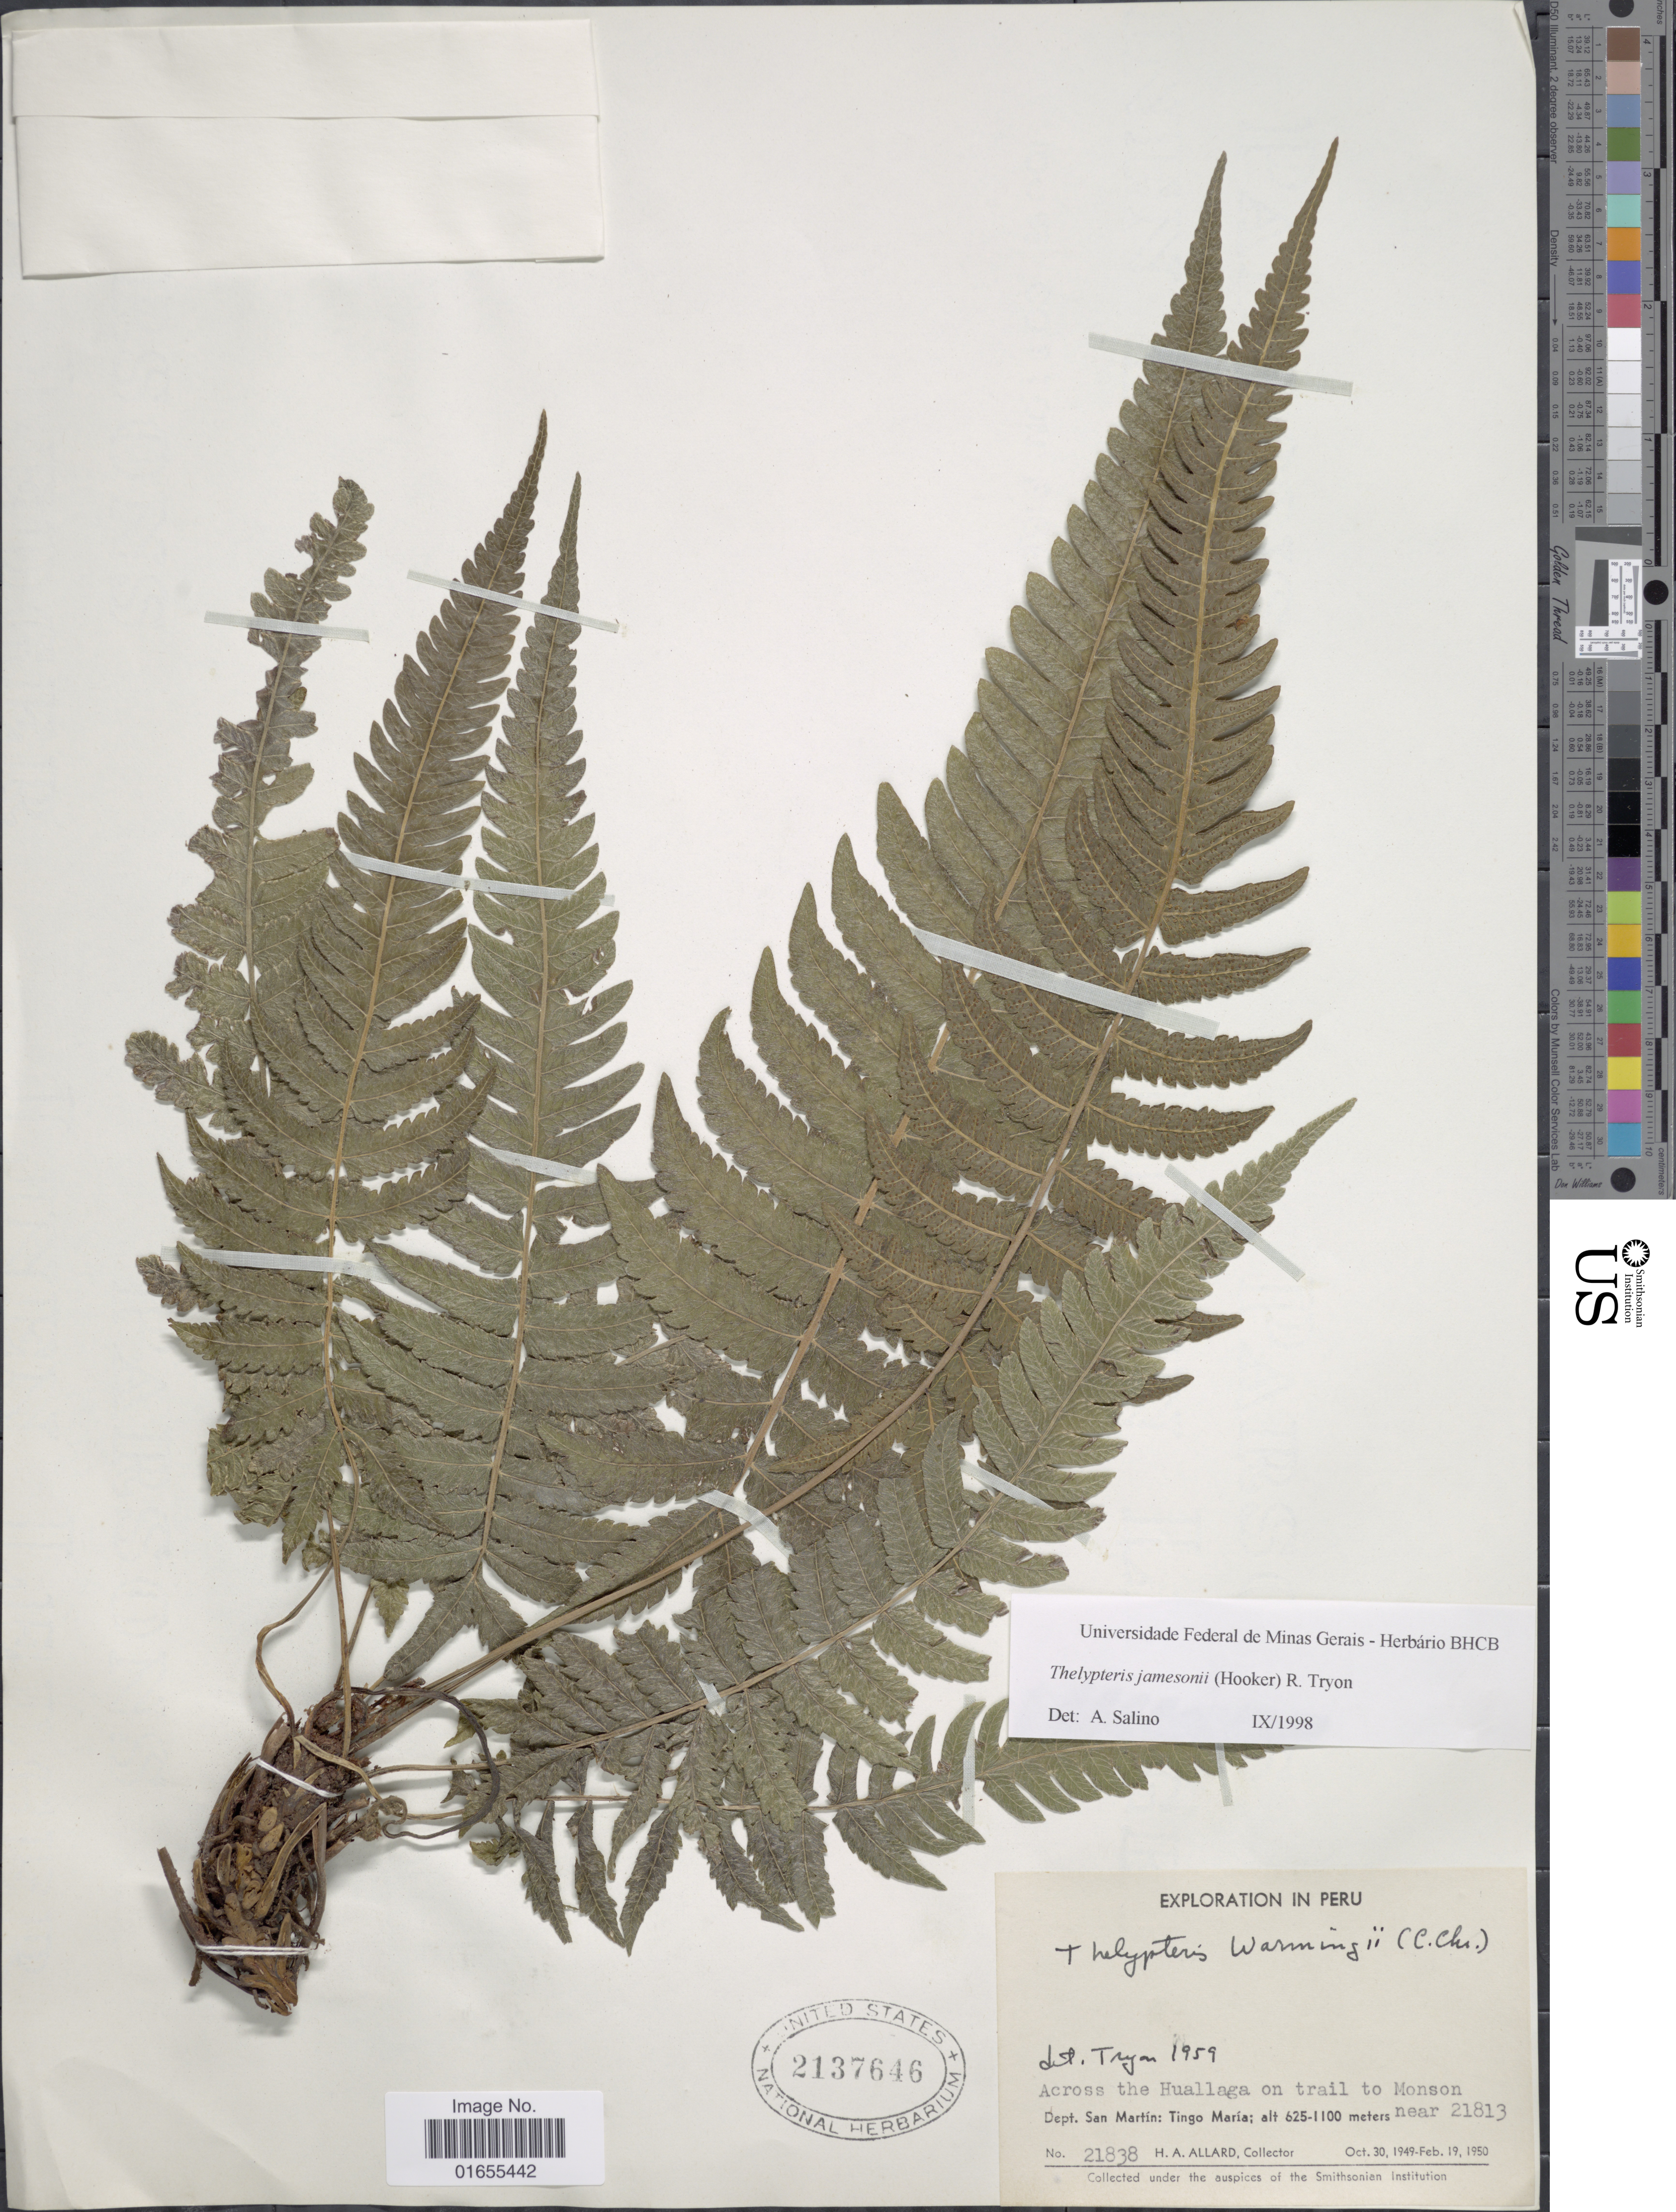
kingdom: Plantae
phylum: Tracheophyta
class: Polypodiopsida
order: Polypodiales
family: Thelypteridaceae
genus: Goniopteris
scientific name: Goniopteris jamesonii (Hook. f.) comb. nov., ined 2015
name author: (Hook. f.)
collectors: H. A. Allard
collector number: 21838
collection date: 1949-10-30/1950-02-19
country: Peru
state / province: San Martín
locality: Across the Huallaga on trail to Monson, Tingo Maria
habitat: across the river on trail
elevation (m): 625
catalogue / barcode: US 2137646